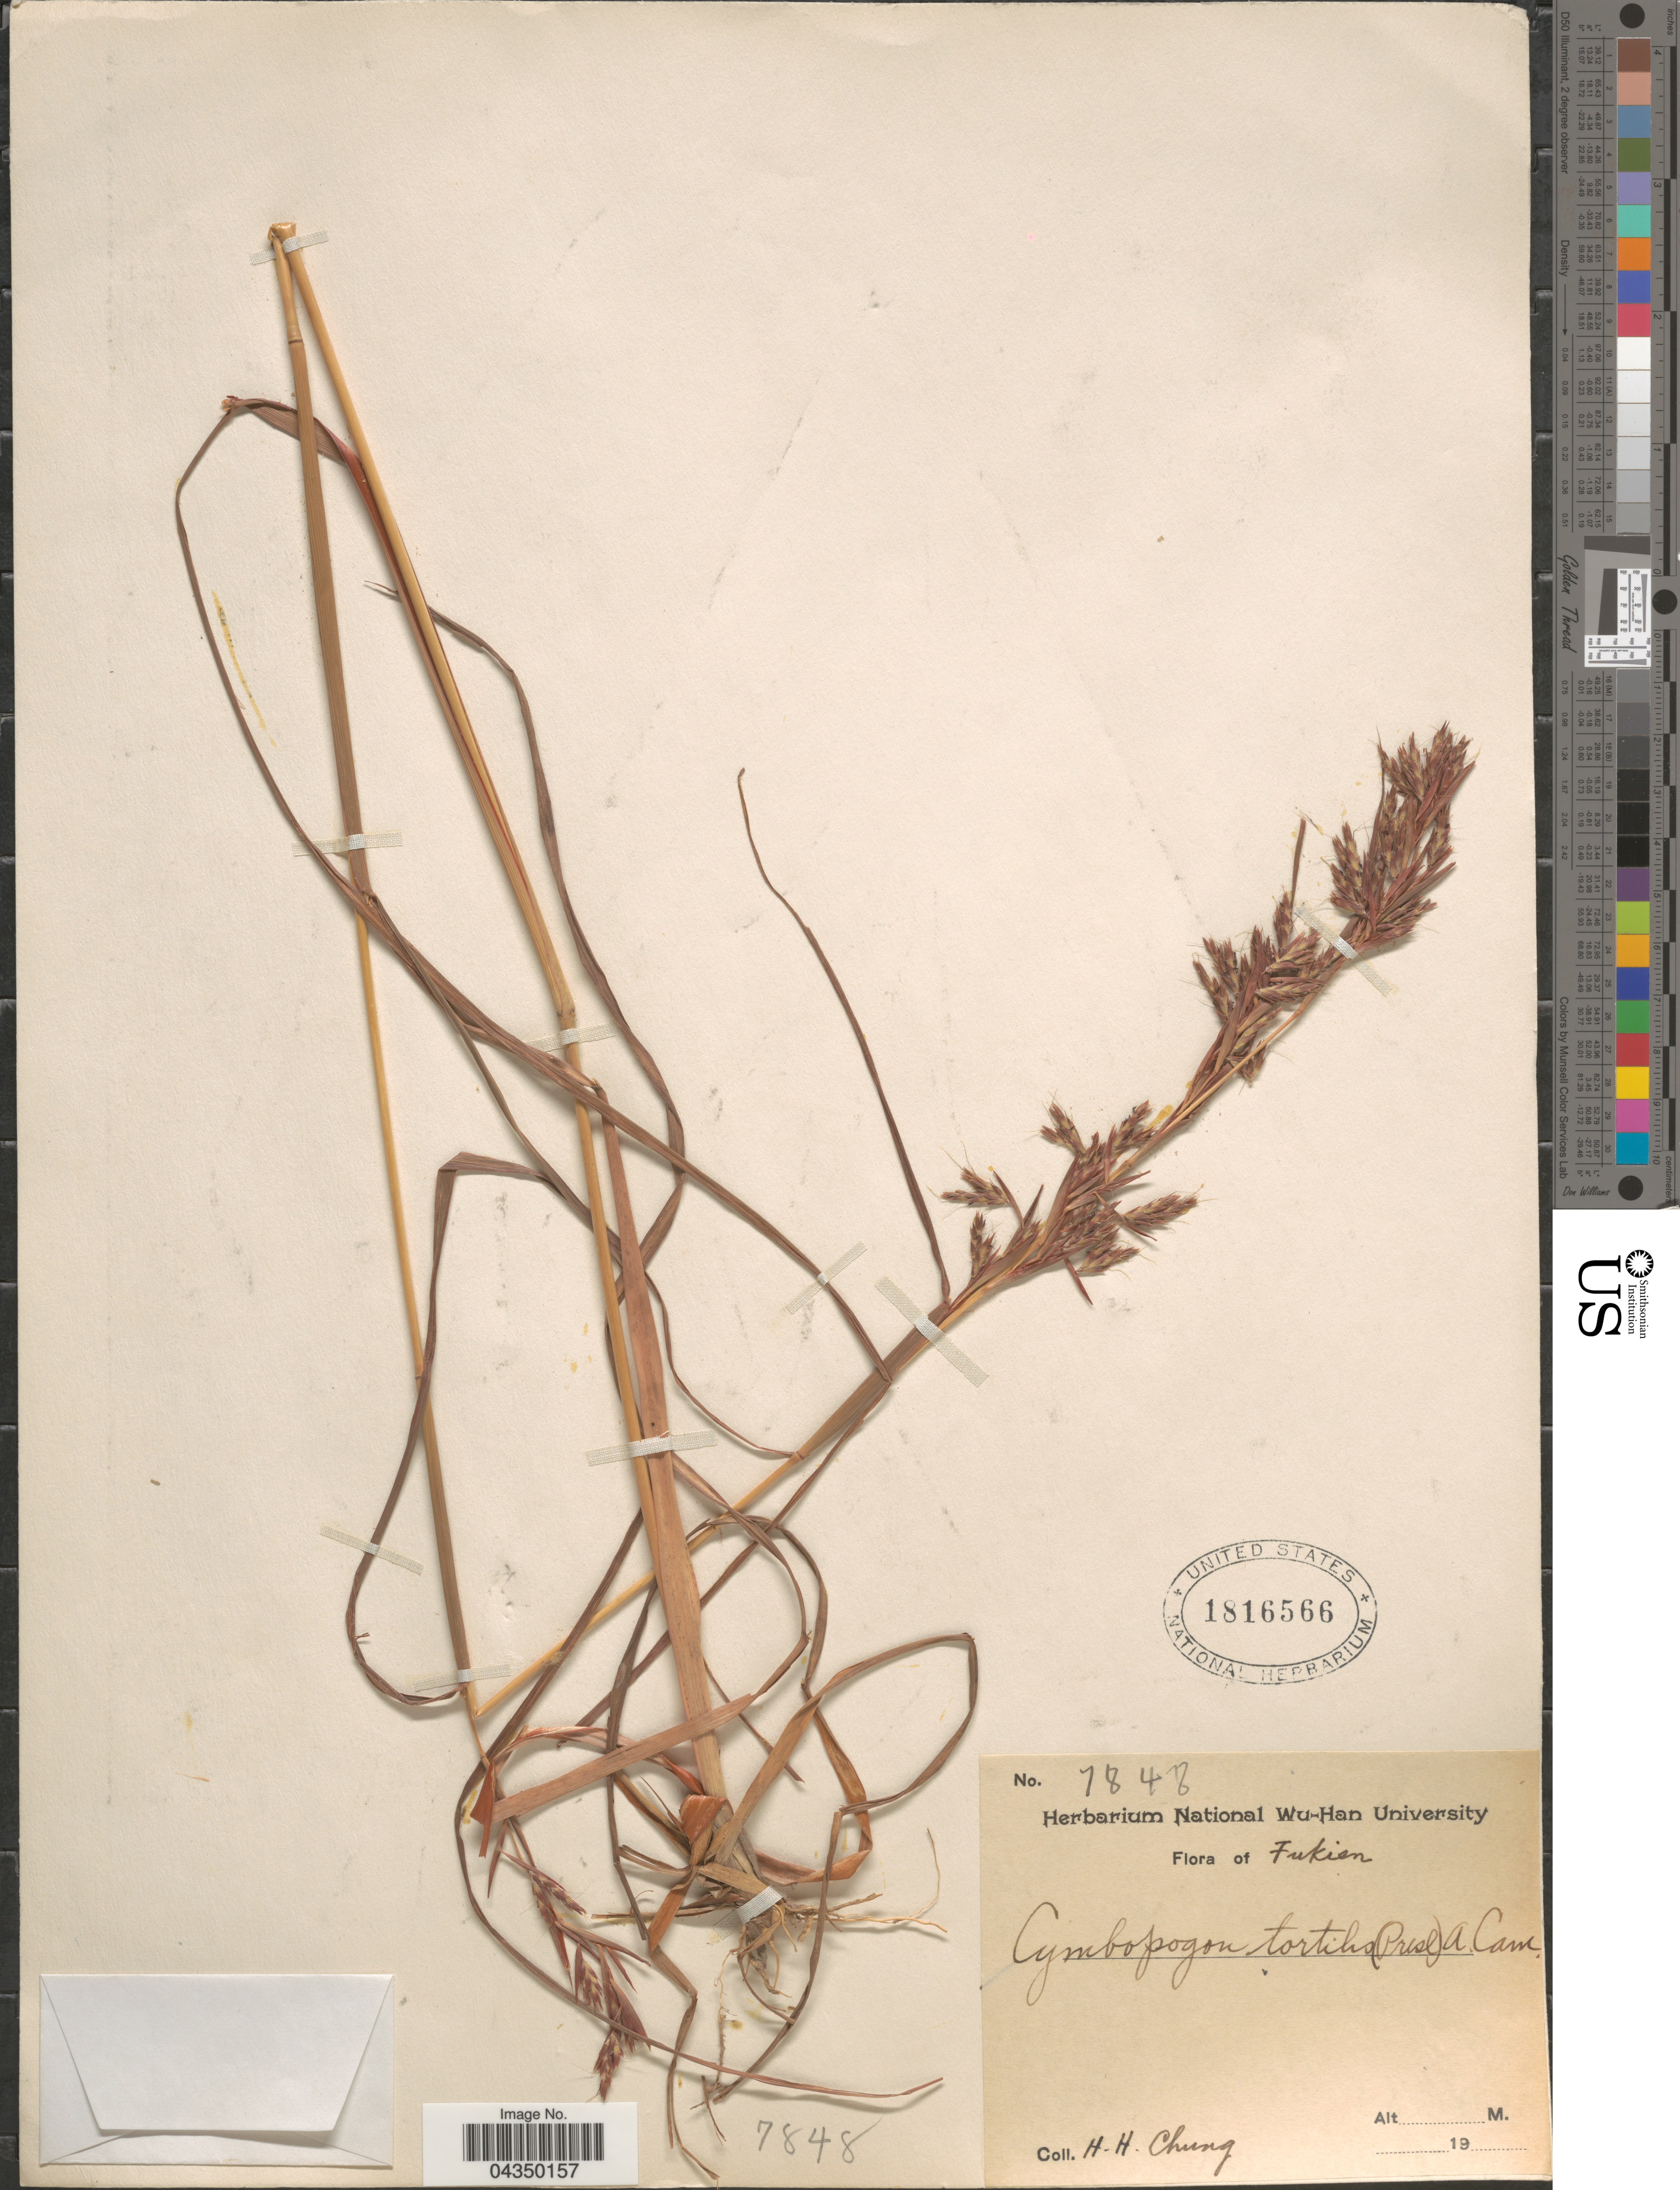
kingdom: Plantae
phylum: Tracheophyta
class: Liliopsida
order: Poales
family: Poaceae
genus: Cymbopogon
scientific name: Cymbopogon tortilis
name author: (J. Presl) A. Camus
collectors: H. Chung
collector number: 7848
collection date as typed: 19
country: China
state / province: Fujian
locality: Fukien.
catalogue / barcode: US 1816566